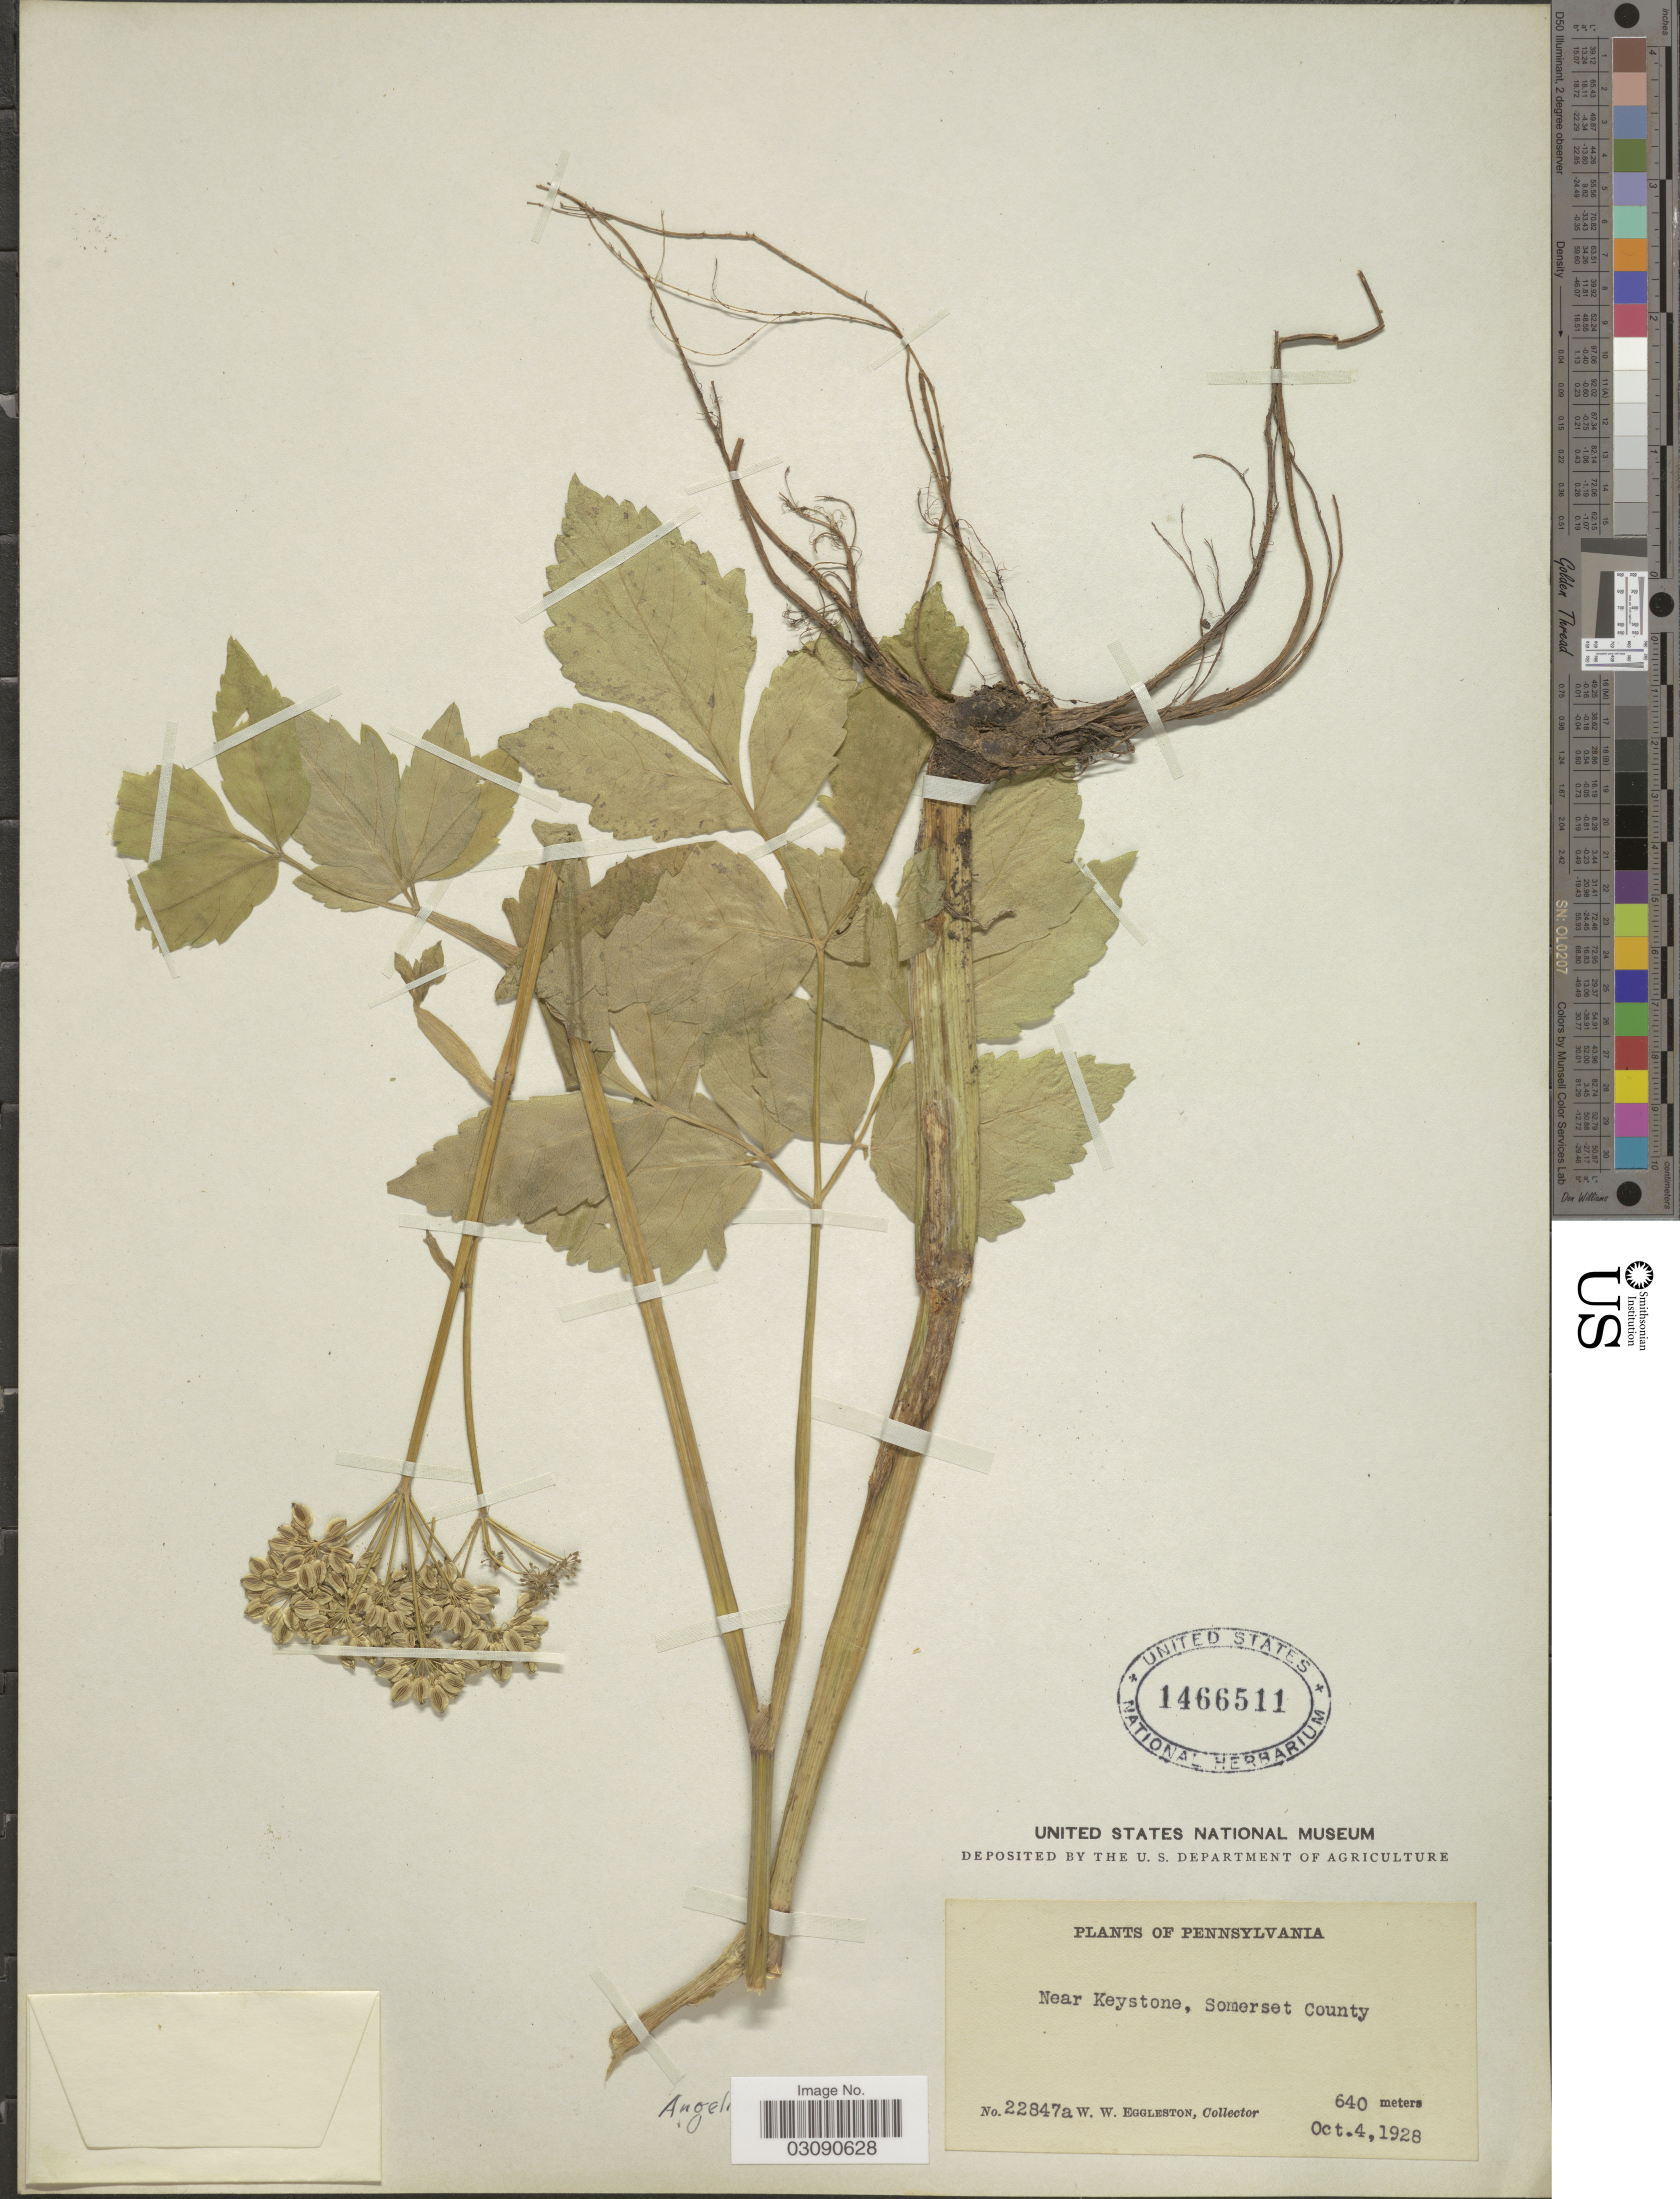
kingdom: Plantae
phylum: Tracheophyta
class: Magnoliopsida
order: Apiales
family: Apiaceae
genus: Angelica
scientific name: Angelica sp.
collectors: W. W. Eggleston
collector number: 22847a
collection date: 1928-10-04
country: United States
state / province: Pennsylvania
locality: Near Keystone, Somerset County.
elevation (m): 640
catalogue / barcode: US 1466511